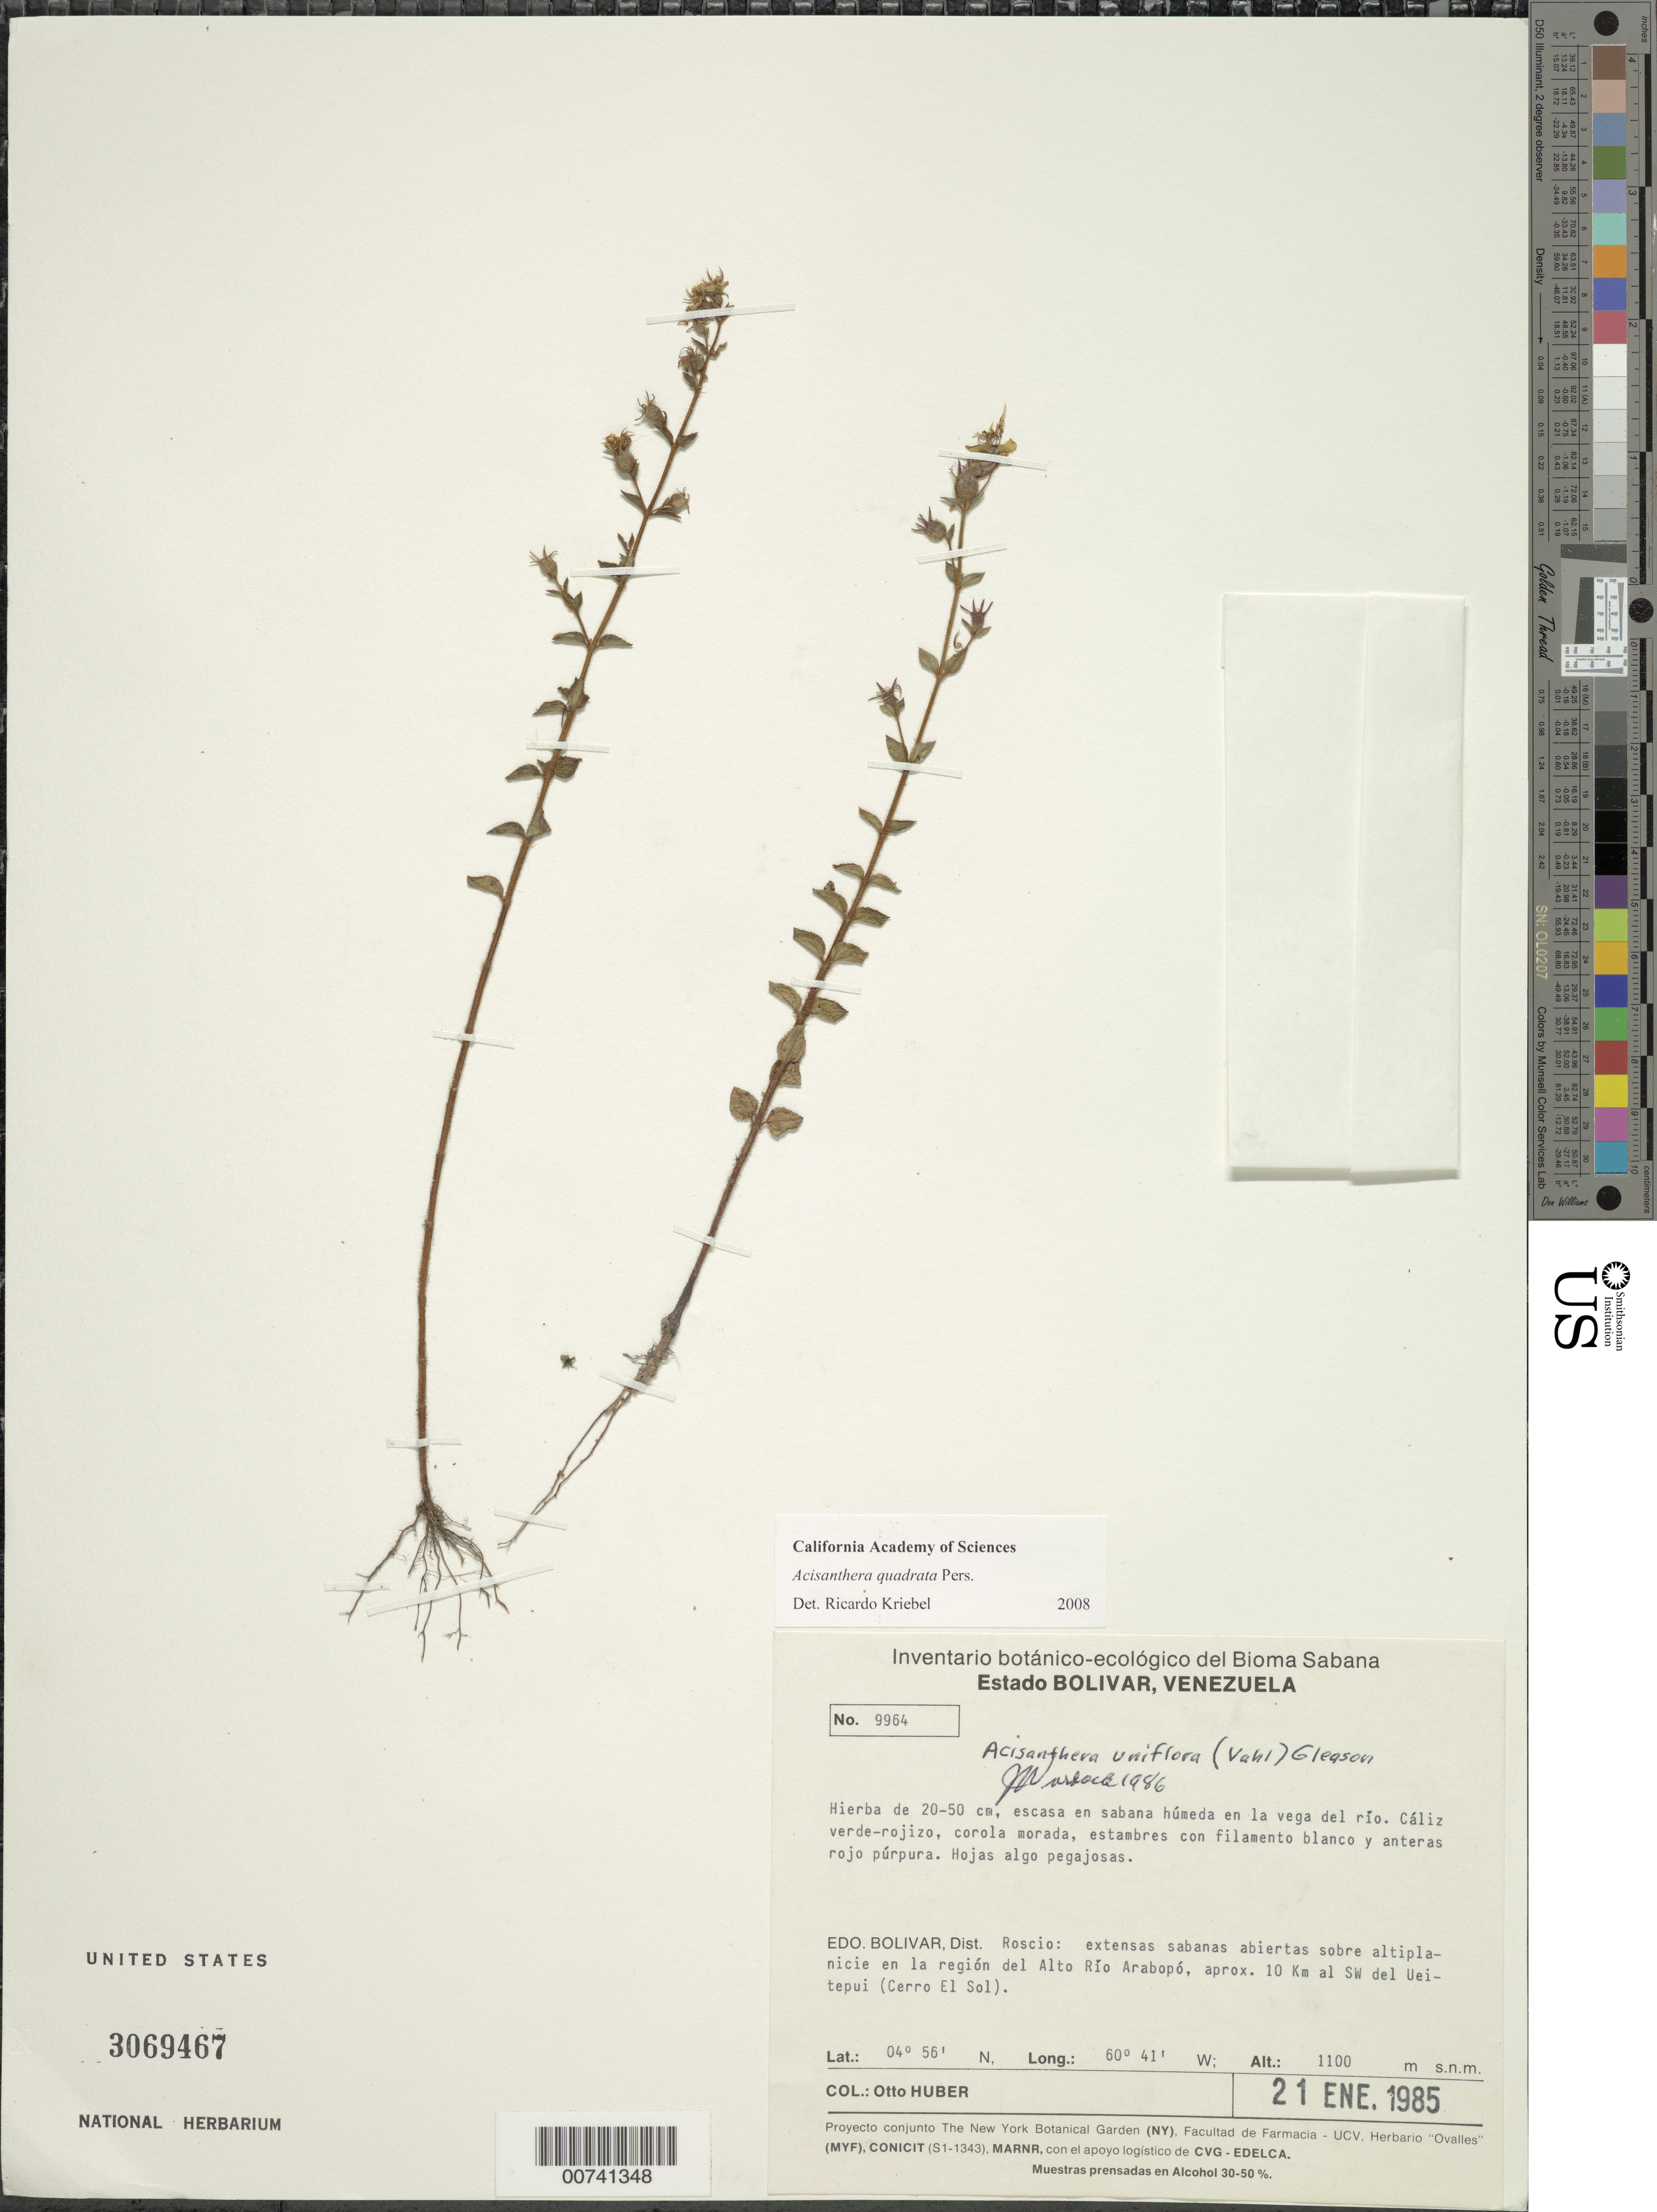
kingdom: Plantae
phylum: Tracheophyta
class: Magnoliopsida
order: Myrtales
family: Melastomataceae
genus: Acisanthera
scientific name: Acisanthera uniflora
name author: (Vahl) Gleason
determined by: Nunes da Silva, Diego, (RB), Jardim Botanico do Rio de Janeiro - Herbario (BRAZIL)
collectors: O. Huber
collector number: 9964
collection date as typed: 21-Jan-85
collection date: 1985-01-21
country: Venezuela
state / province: Bolívar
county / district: Roscio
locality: Alto Río Arabapó, 10 km SW del Ueitepuí (Cerro El Sol)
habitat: Sabana húmeda en la vega del rio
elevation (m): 1100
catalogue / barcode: US 3069467